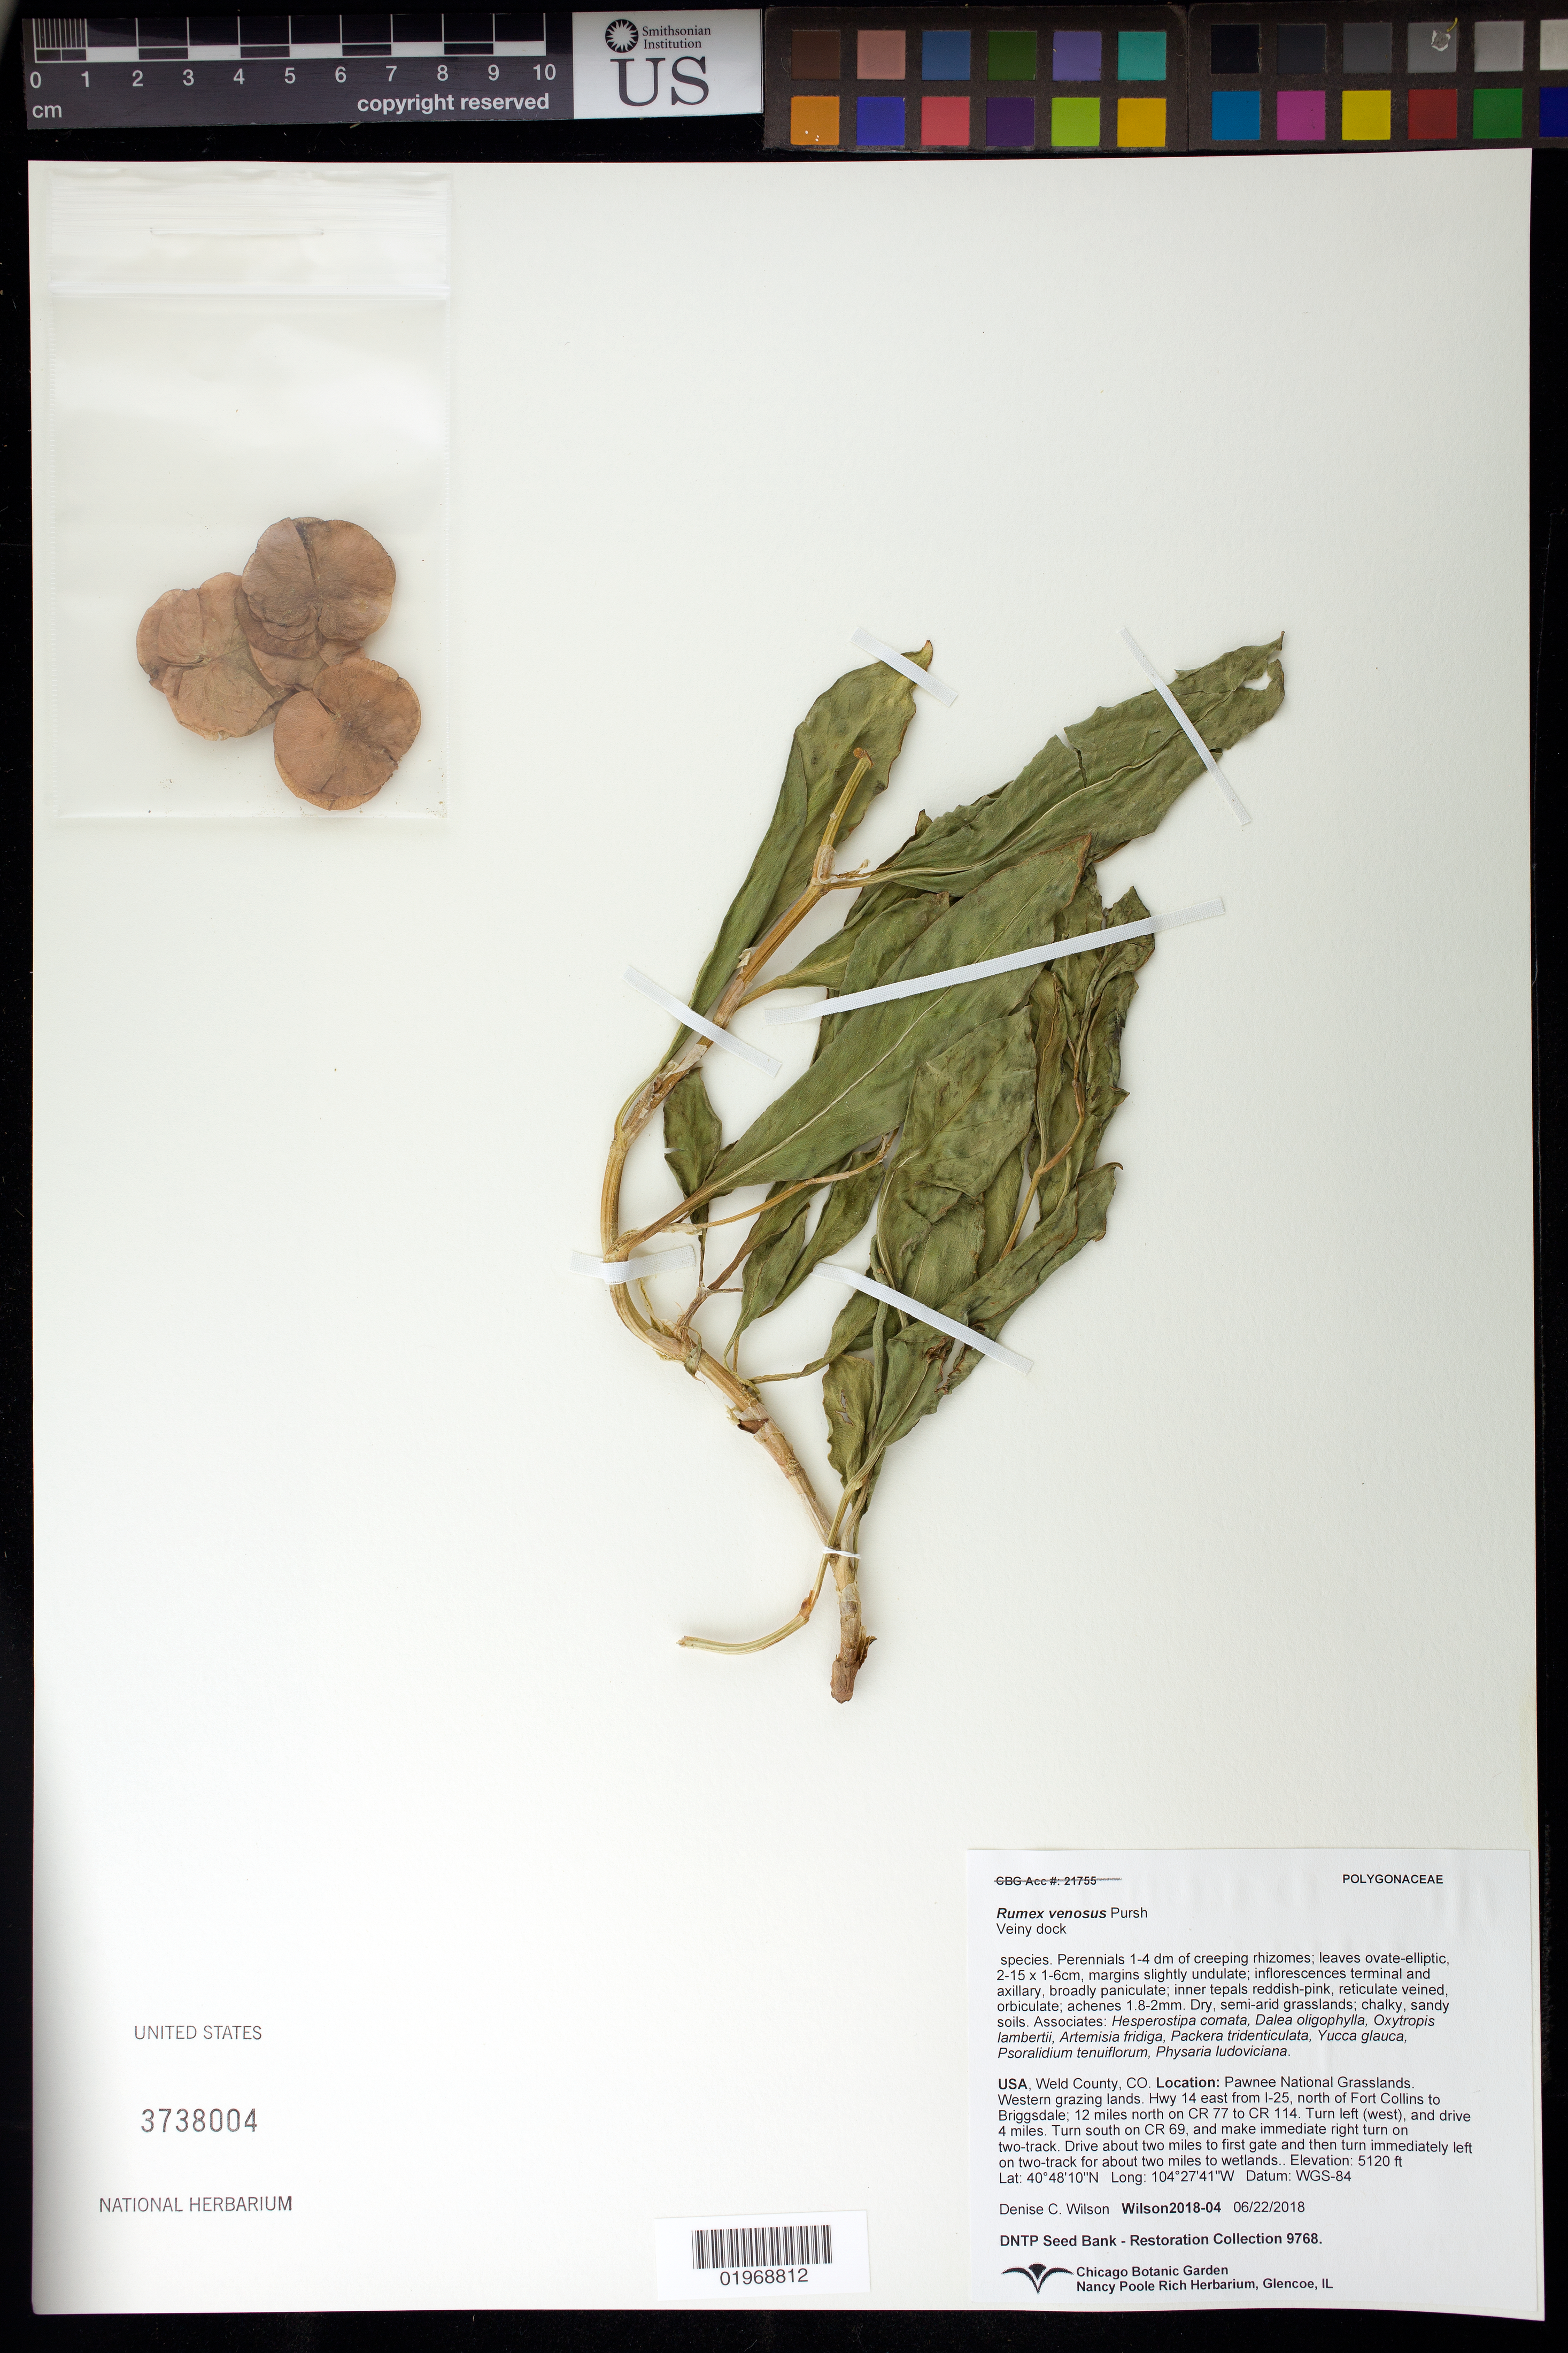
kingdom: Plantae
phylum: Tracheophyta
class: Magnoliopsida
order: Caryophyllales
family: Polygonaceae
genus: Rumex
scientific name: Rumex venosus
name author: Pursh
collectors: D. Wilson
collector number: Wilson2018-04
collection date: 2018-06-22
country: United States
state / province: Colorado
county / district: Weld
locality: Pawnee National Grasslands, Western grazing lands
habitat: Dry, semi-arid grasslands, chalky, sandy soils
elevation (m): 1561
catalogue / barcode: US 3738004